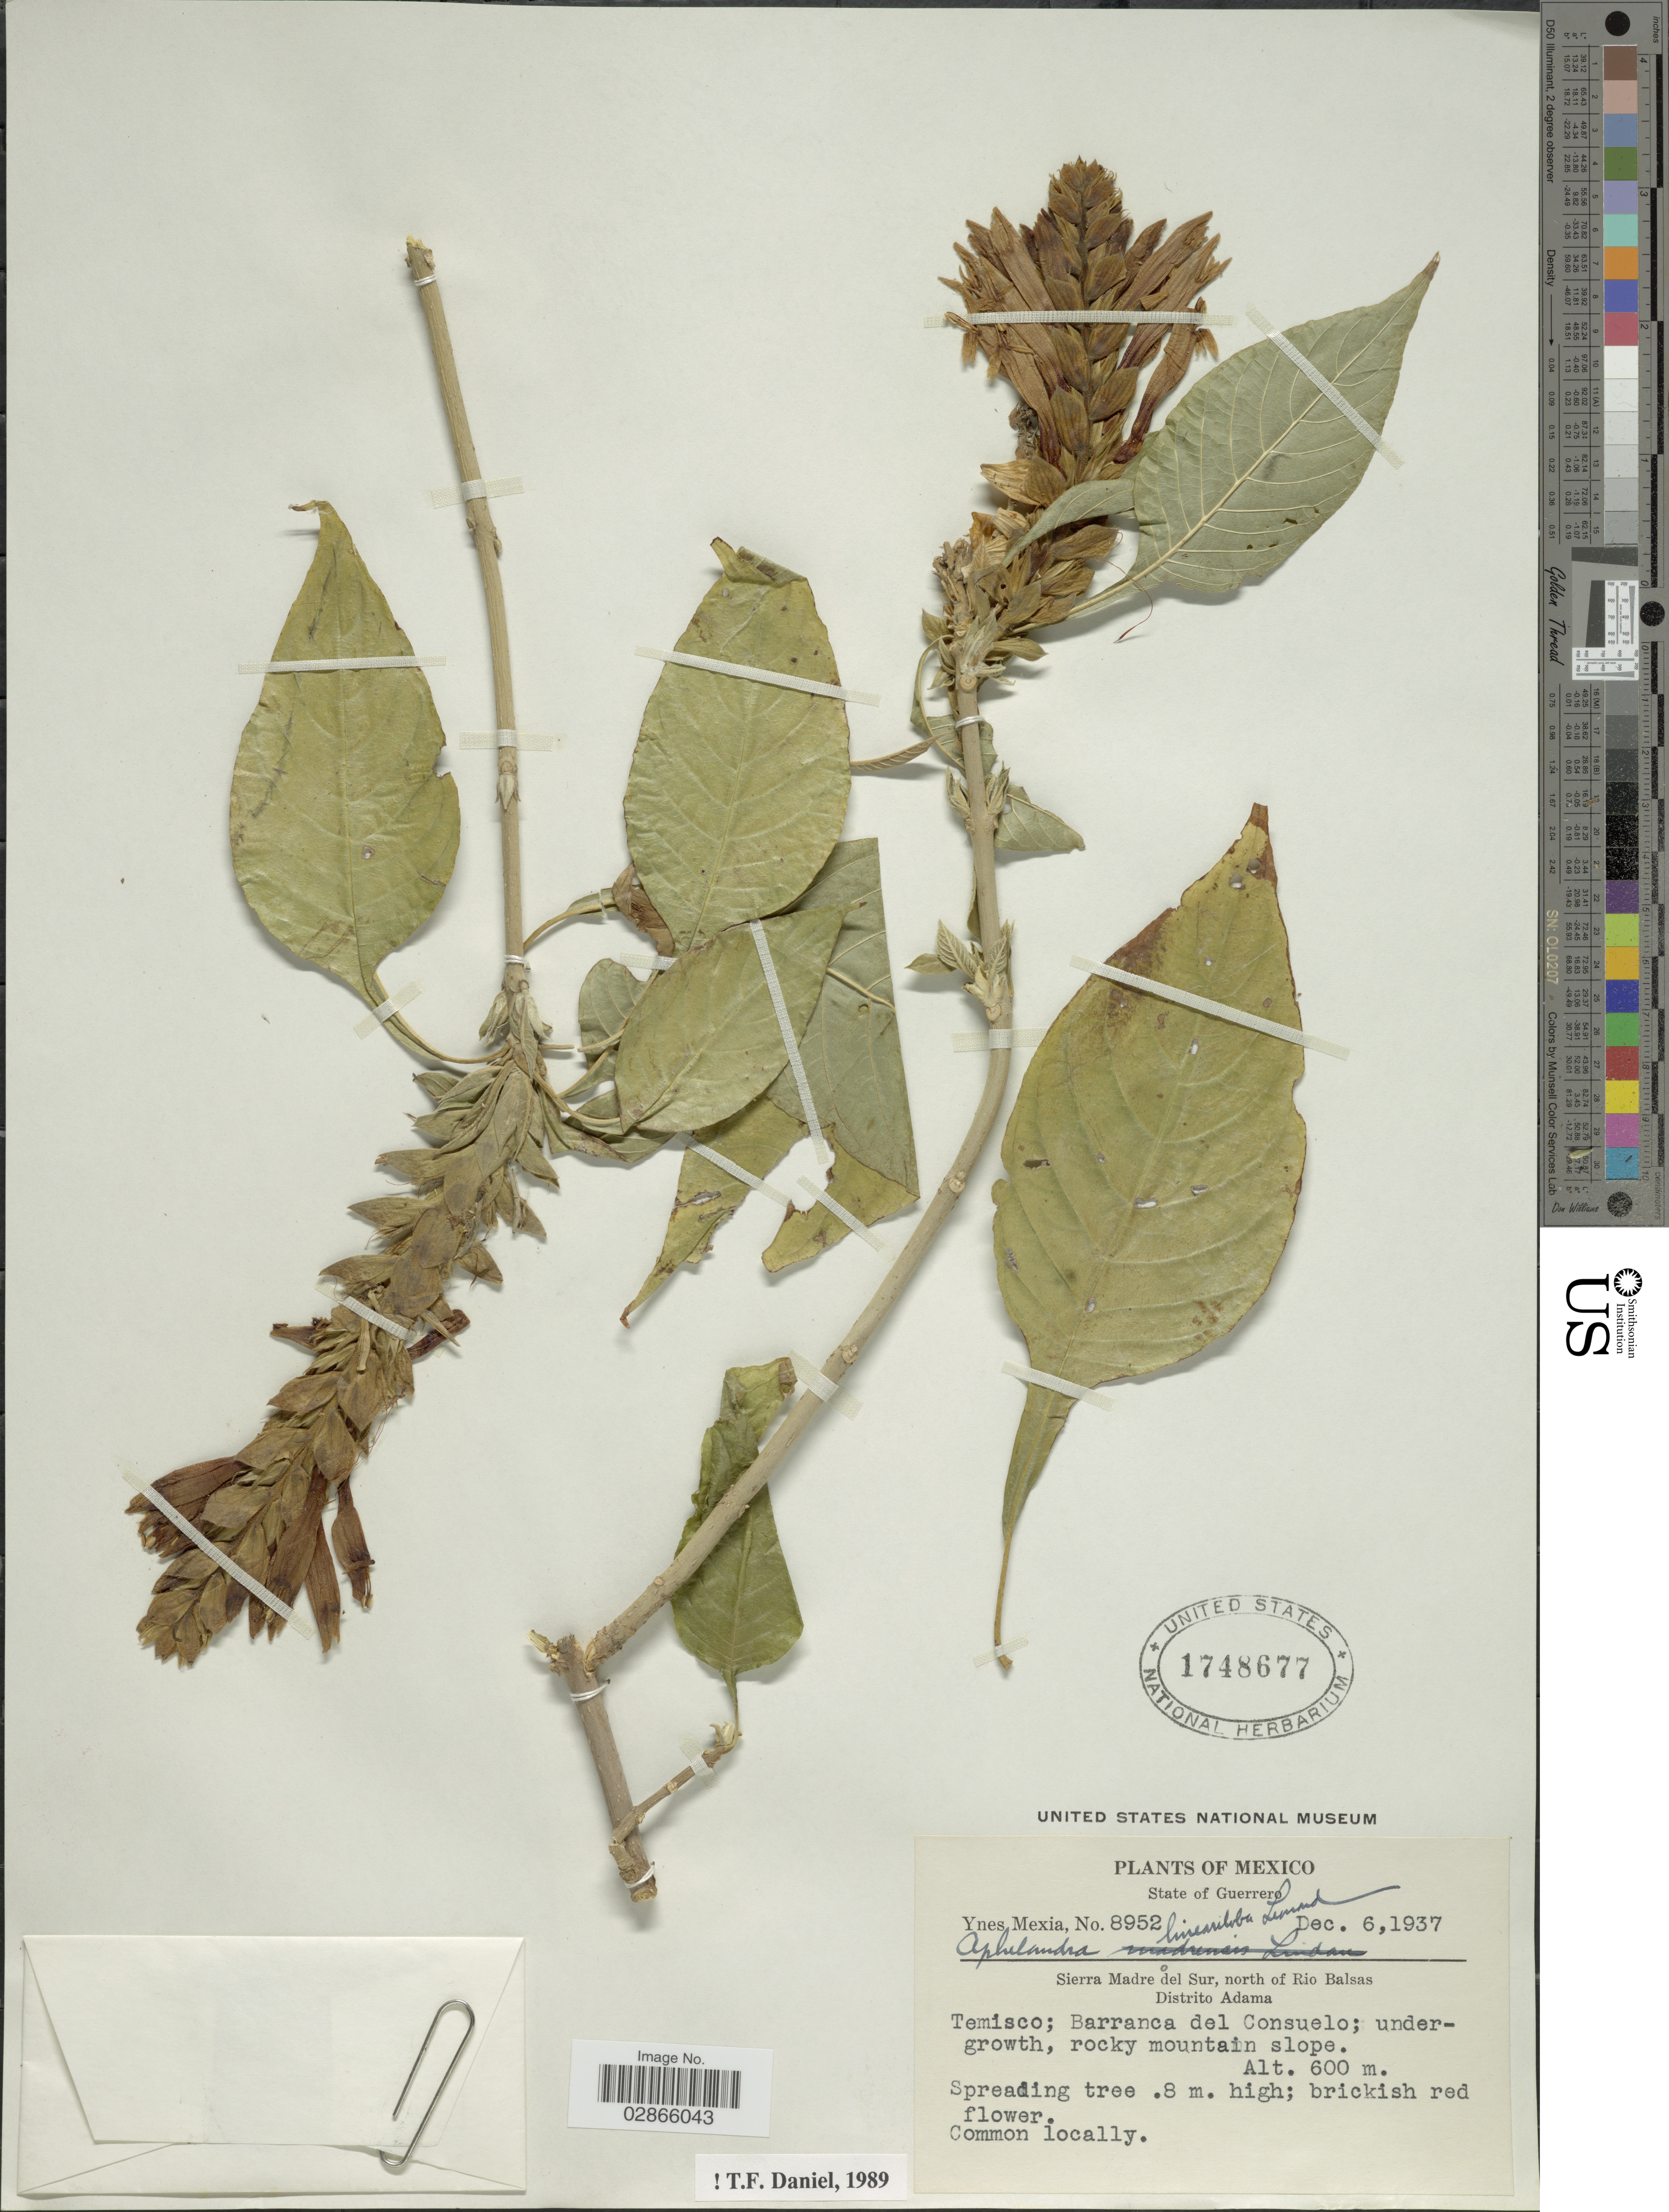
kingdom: Plantae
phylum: Tracheophyta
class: Magnoliopsida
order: Lamiales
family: Acanthaceae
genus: Aphelandra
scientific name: Aphelandra lineariloba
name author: Leonard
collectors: Y. Mexia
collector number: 8952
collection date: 1937-12-06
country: Mexico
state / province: Guerrero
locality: Sierra Madre del Sur, north of Rio Balsas, Distrito Adama, Temisco; Barranca del Consuelo.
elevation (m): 600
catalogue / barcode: US 1748677